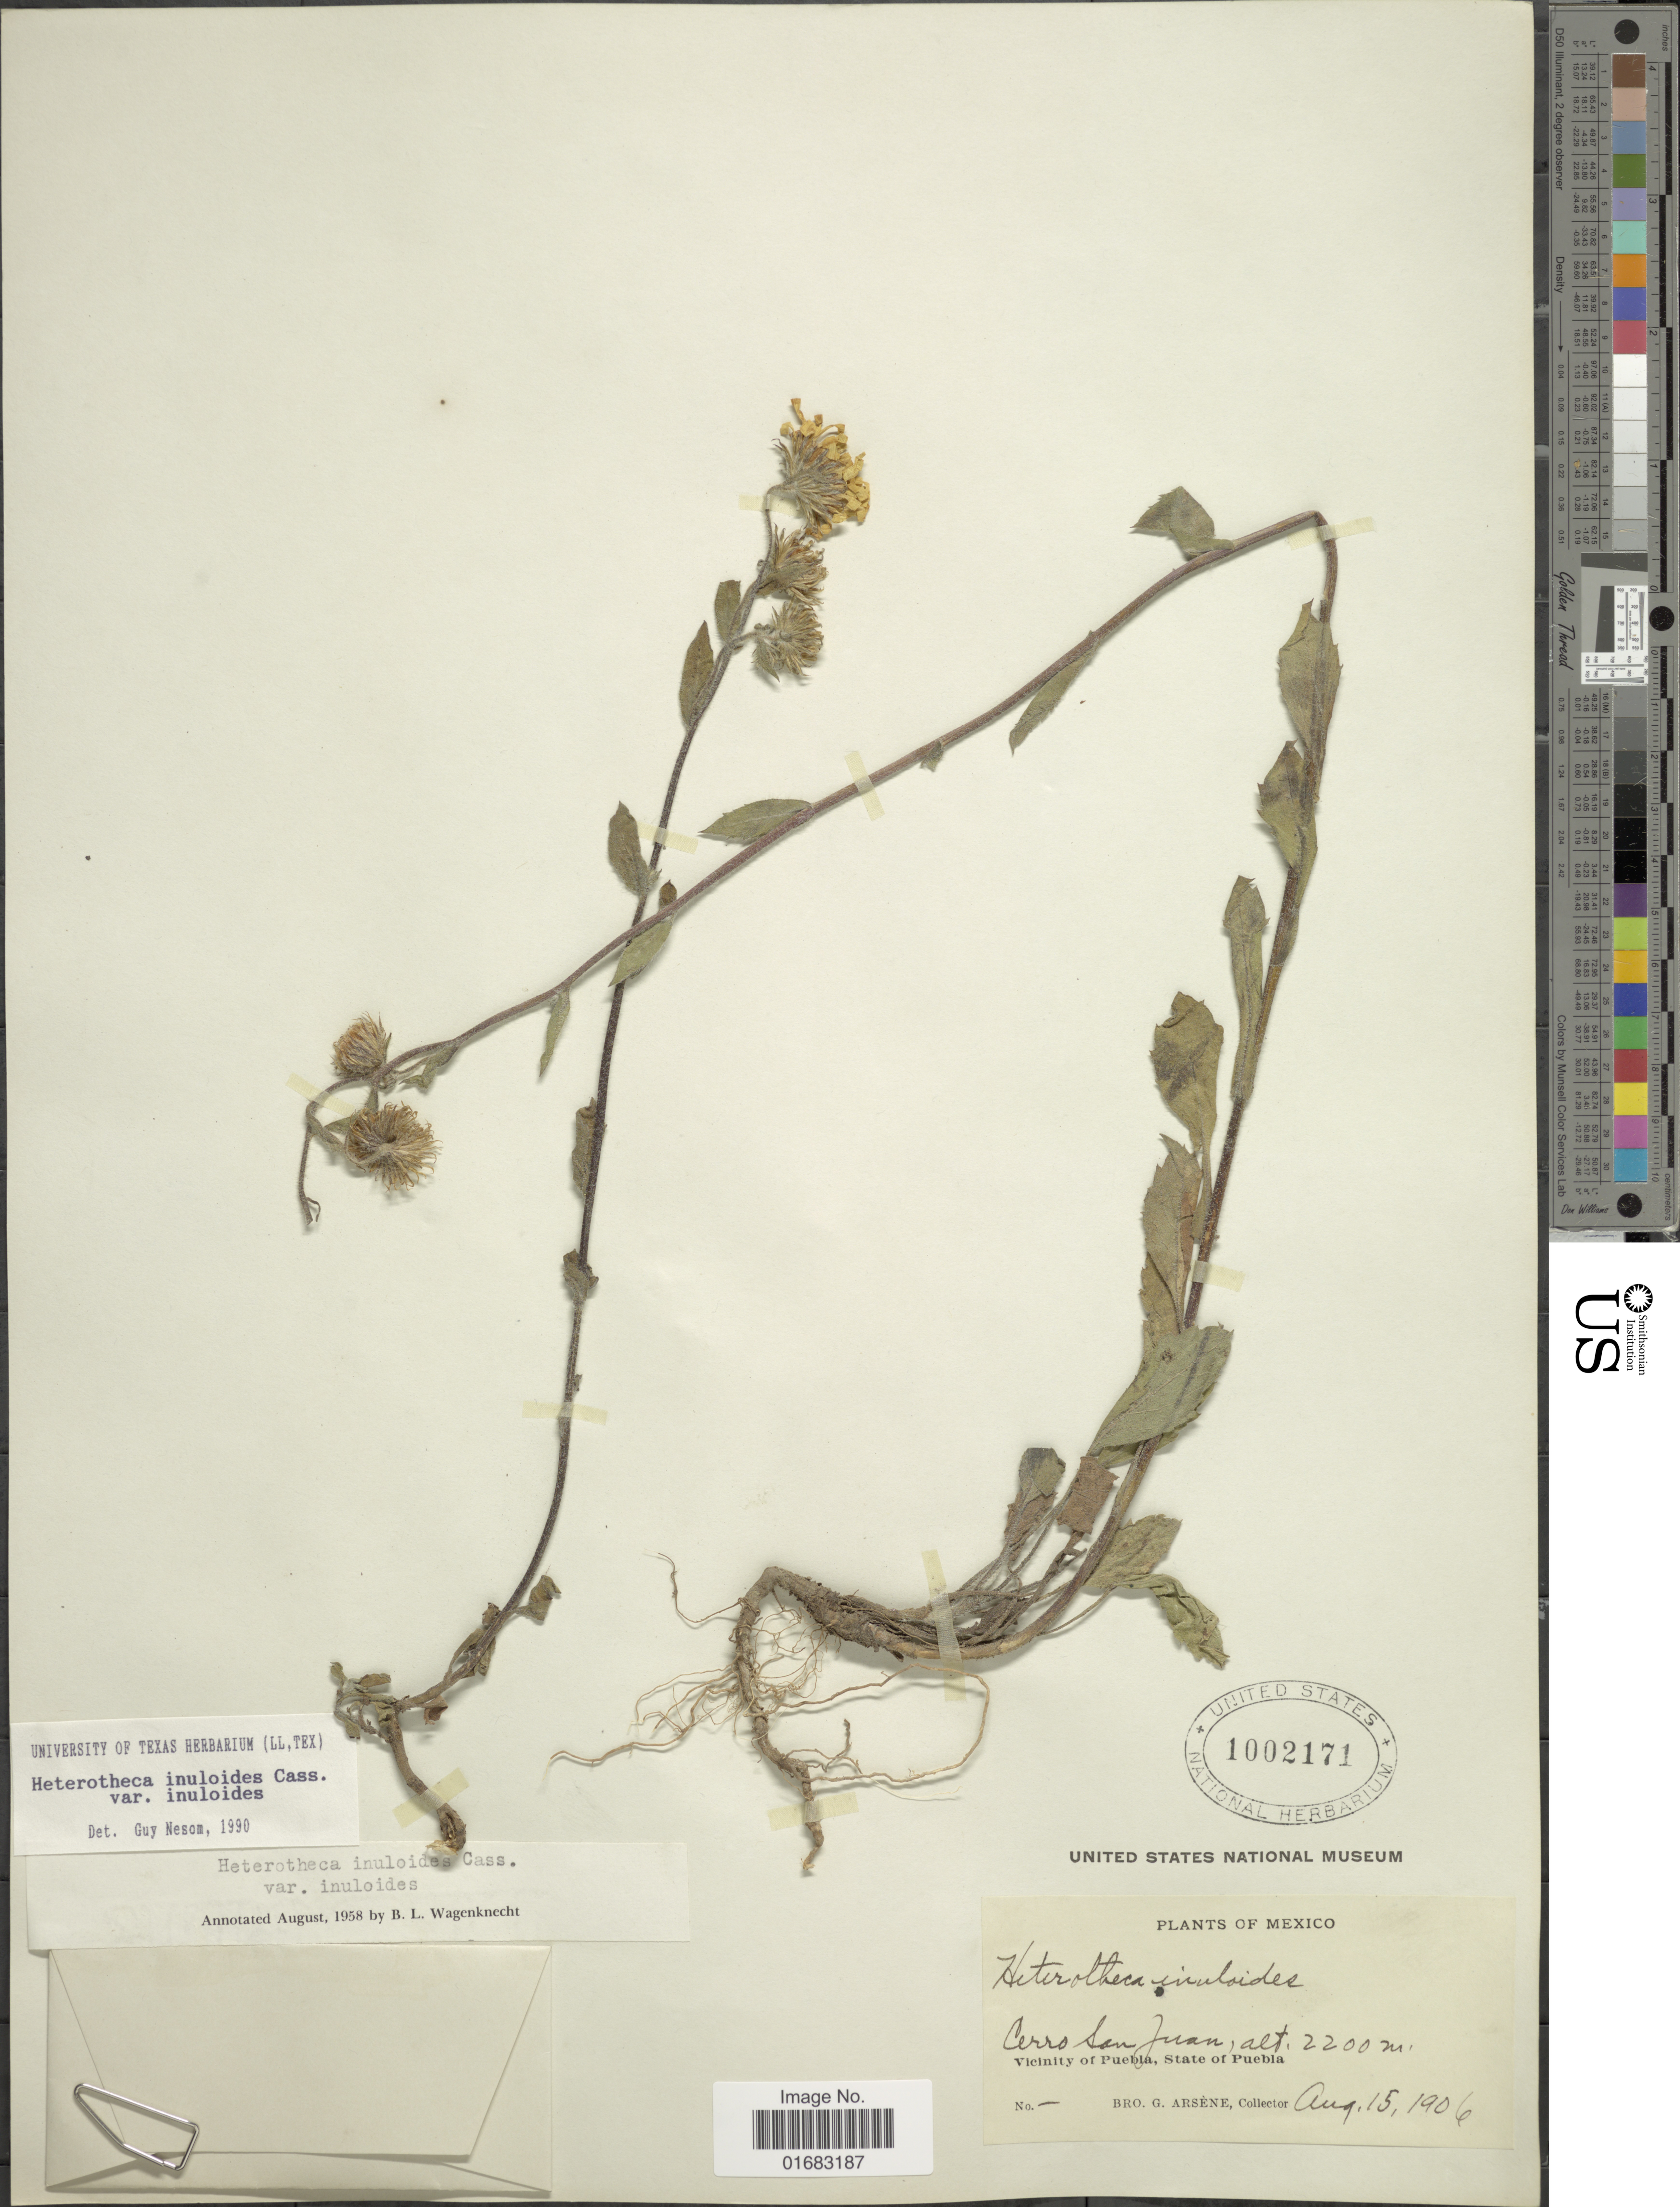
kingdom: Plantae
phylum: Tracheophyta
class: Magnoliopsida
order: Asterales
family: Asteraceae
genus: Heterotheca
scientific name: Heterotheca inuloides var. inuloides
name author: Cass.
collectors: Bro. G. Arsène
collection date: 1906-08-15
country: Mexico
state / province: Puebla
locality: Cerro San Juan. Vicinity of Puebla.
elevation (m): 2200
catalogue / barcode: US 1002171